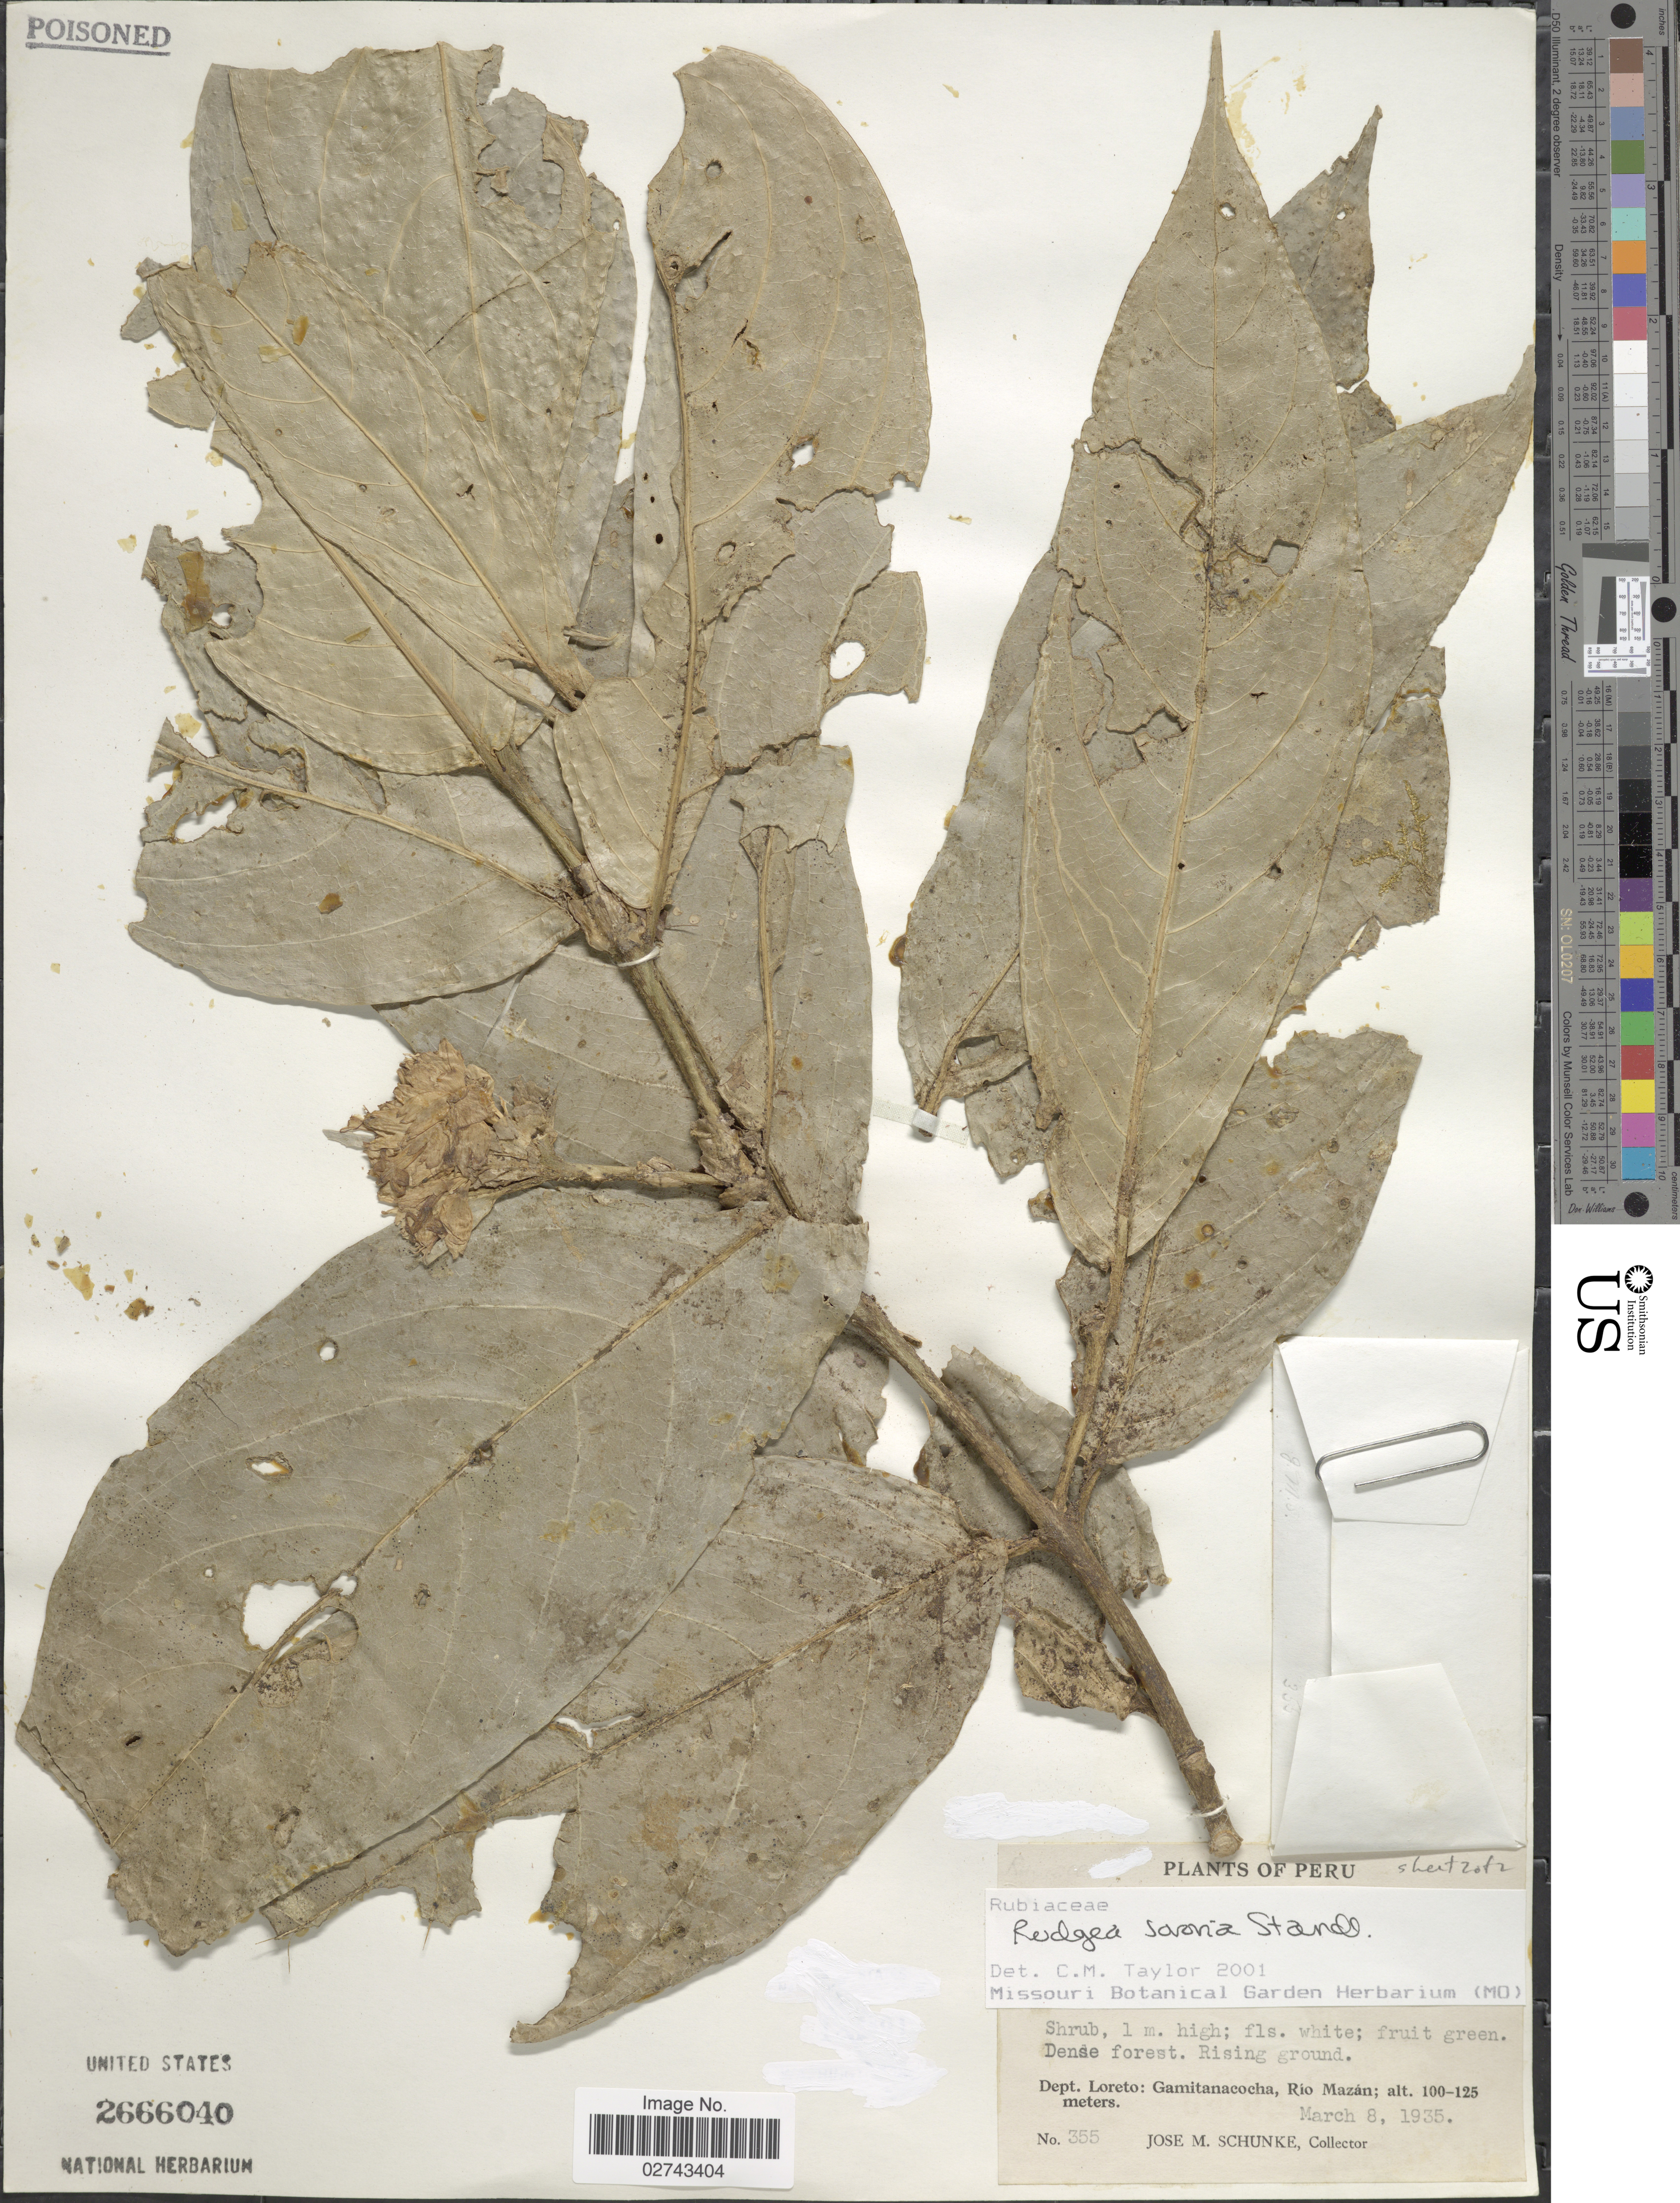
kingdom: Plantae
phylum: Tracheophyta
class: Magnoliopsida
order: Gentianales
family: Rubiaceae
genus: Rudgea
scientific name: Rudgea sororia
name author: Standl.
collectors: J. M. Schunke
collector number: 355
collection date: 1935-03-08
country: Peru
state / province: Loreto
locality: Gamitanacocha, Rio Mazan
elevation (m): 100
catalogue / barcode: US 2666040